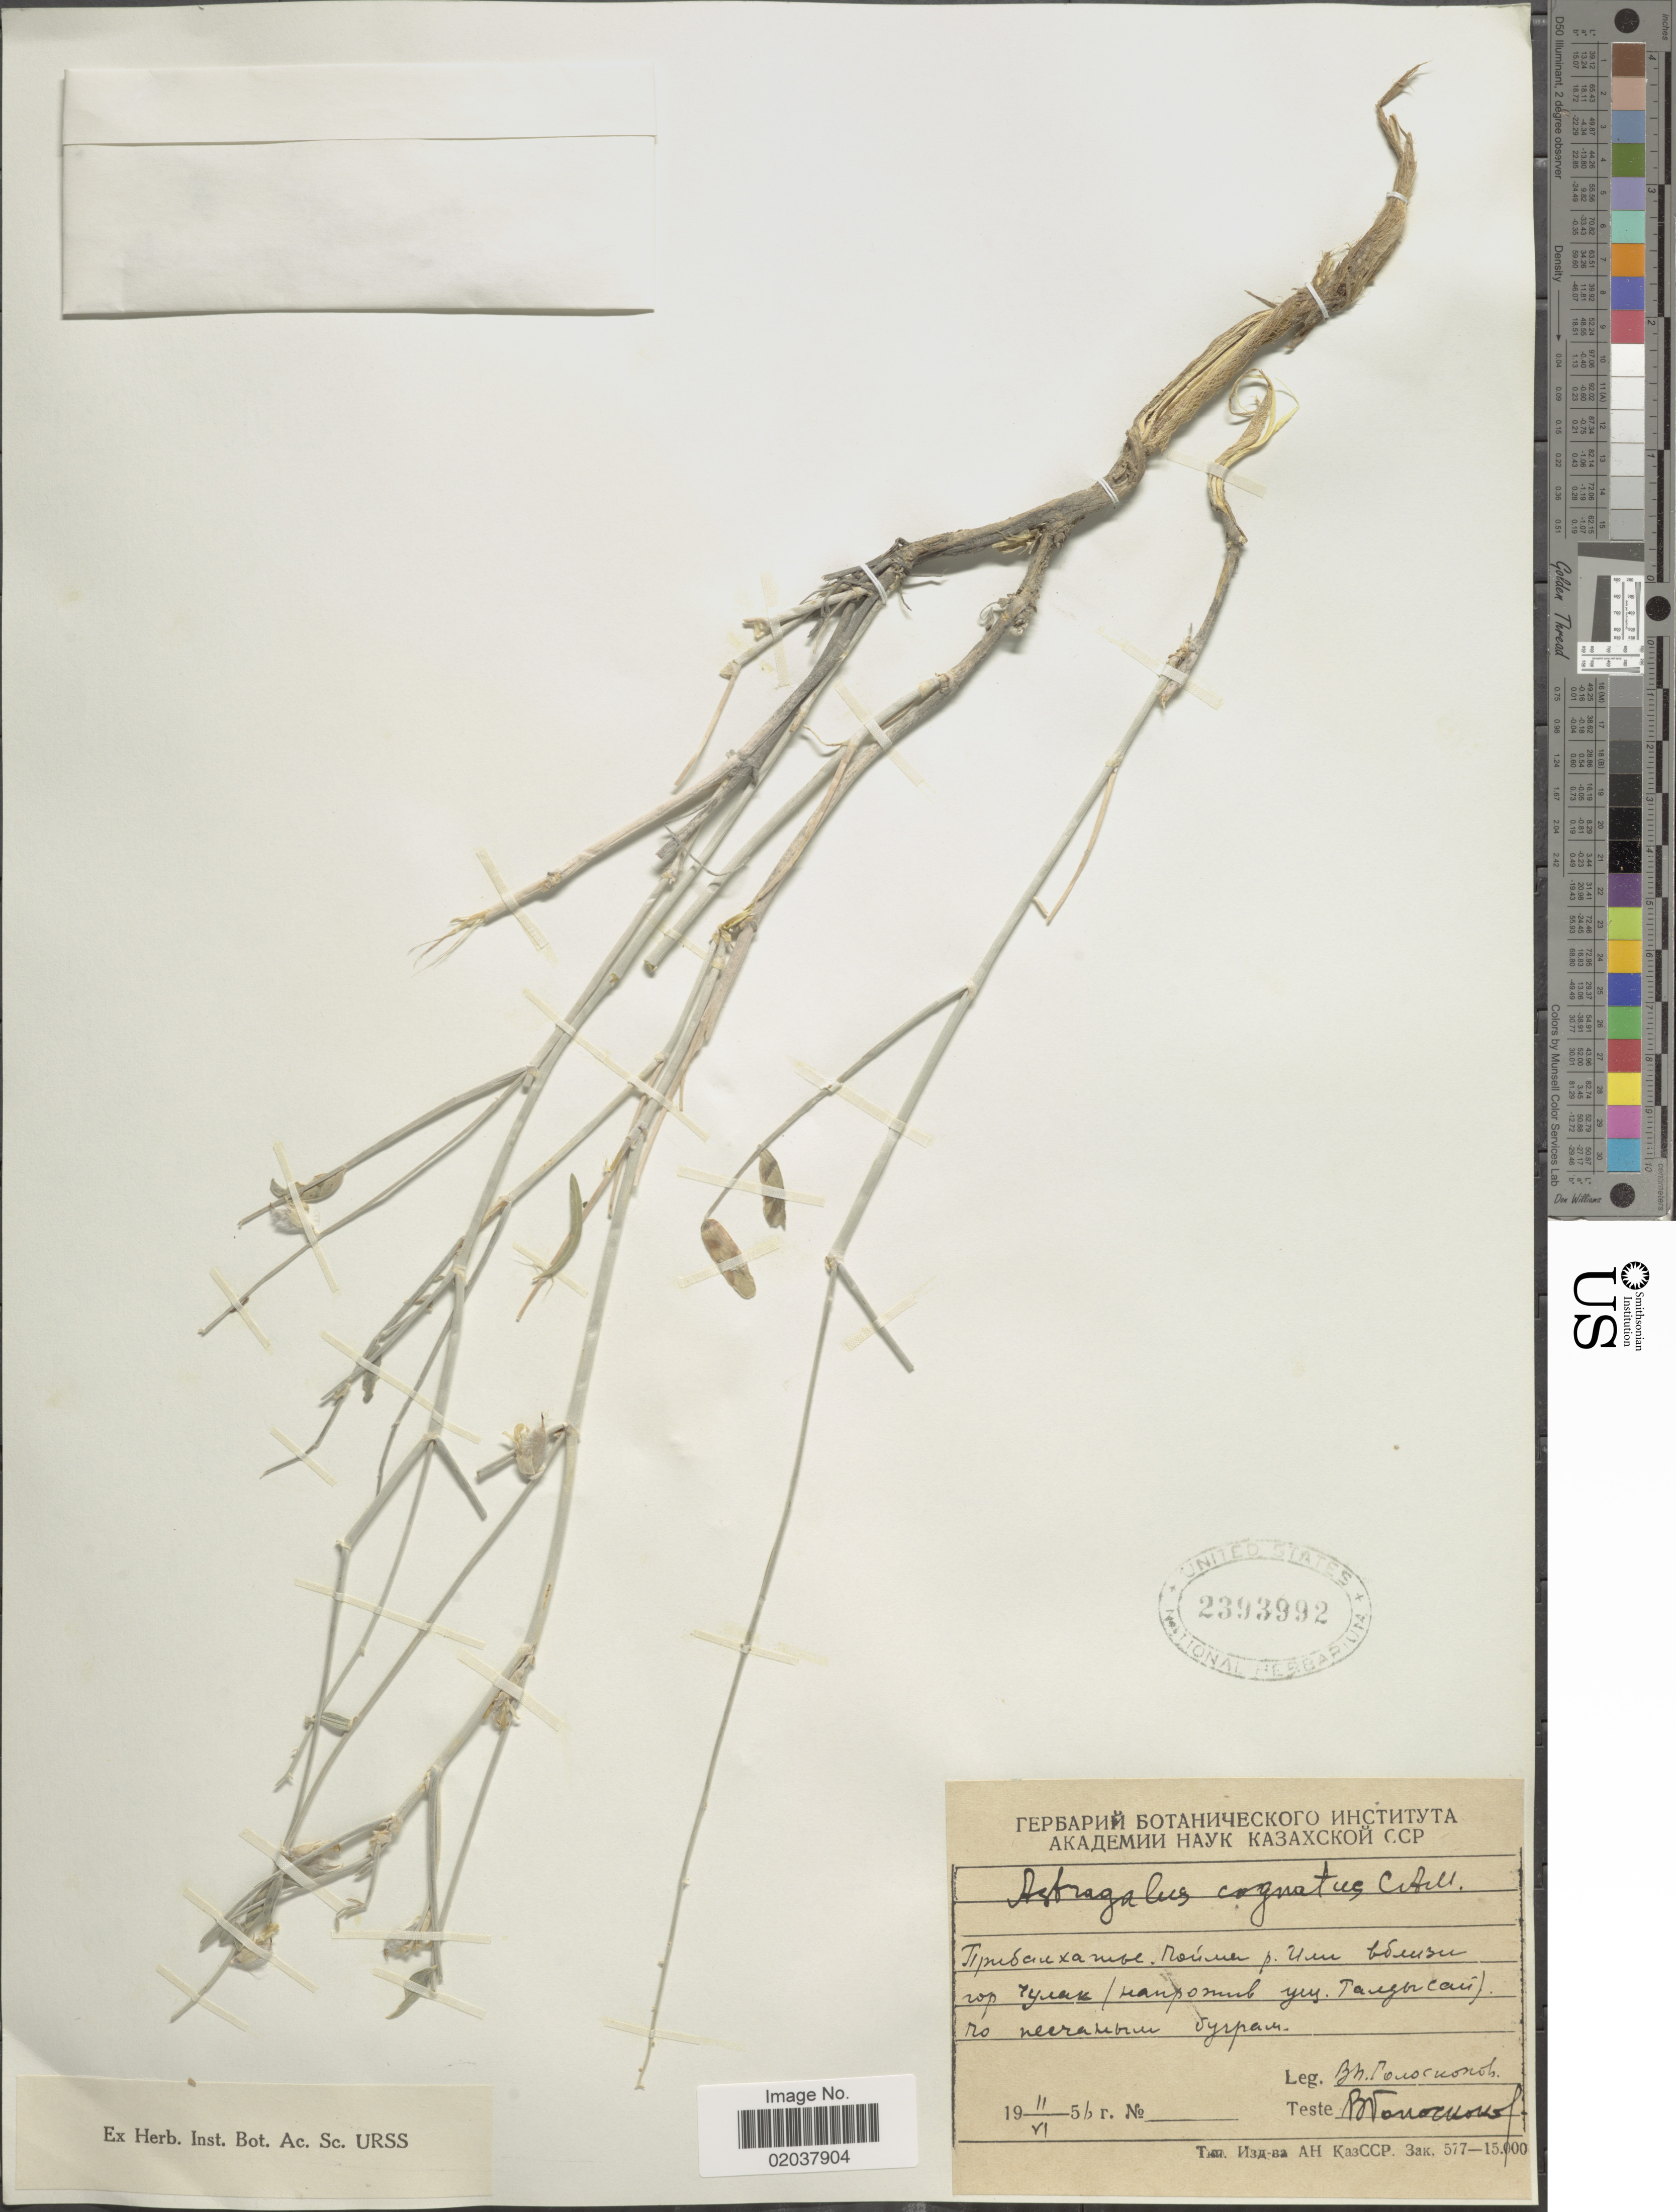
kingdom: Plantae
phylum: Tracheophyta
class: Magnoliopsida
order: Fabales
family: Fabaceae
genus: Astragalus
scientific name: Astragalus cognatus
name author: Schrenk ex Fisch. & C.A. Mey.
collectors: V. P. Goloskokov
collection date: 1956-06-11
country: Kazakhstan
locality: Ili River, near Chulak mountains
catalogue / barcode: US 2393992